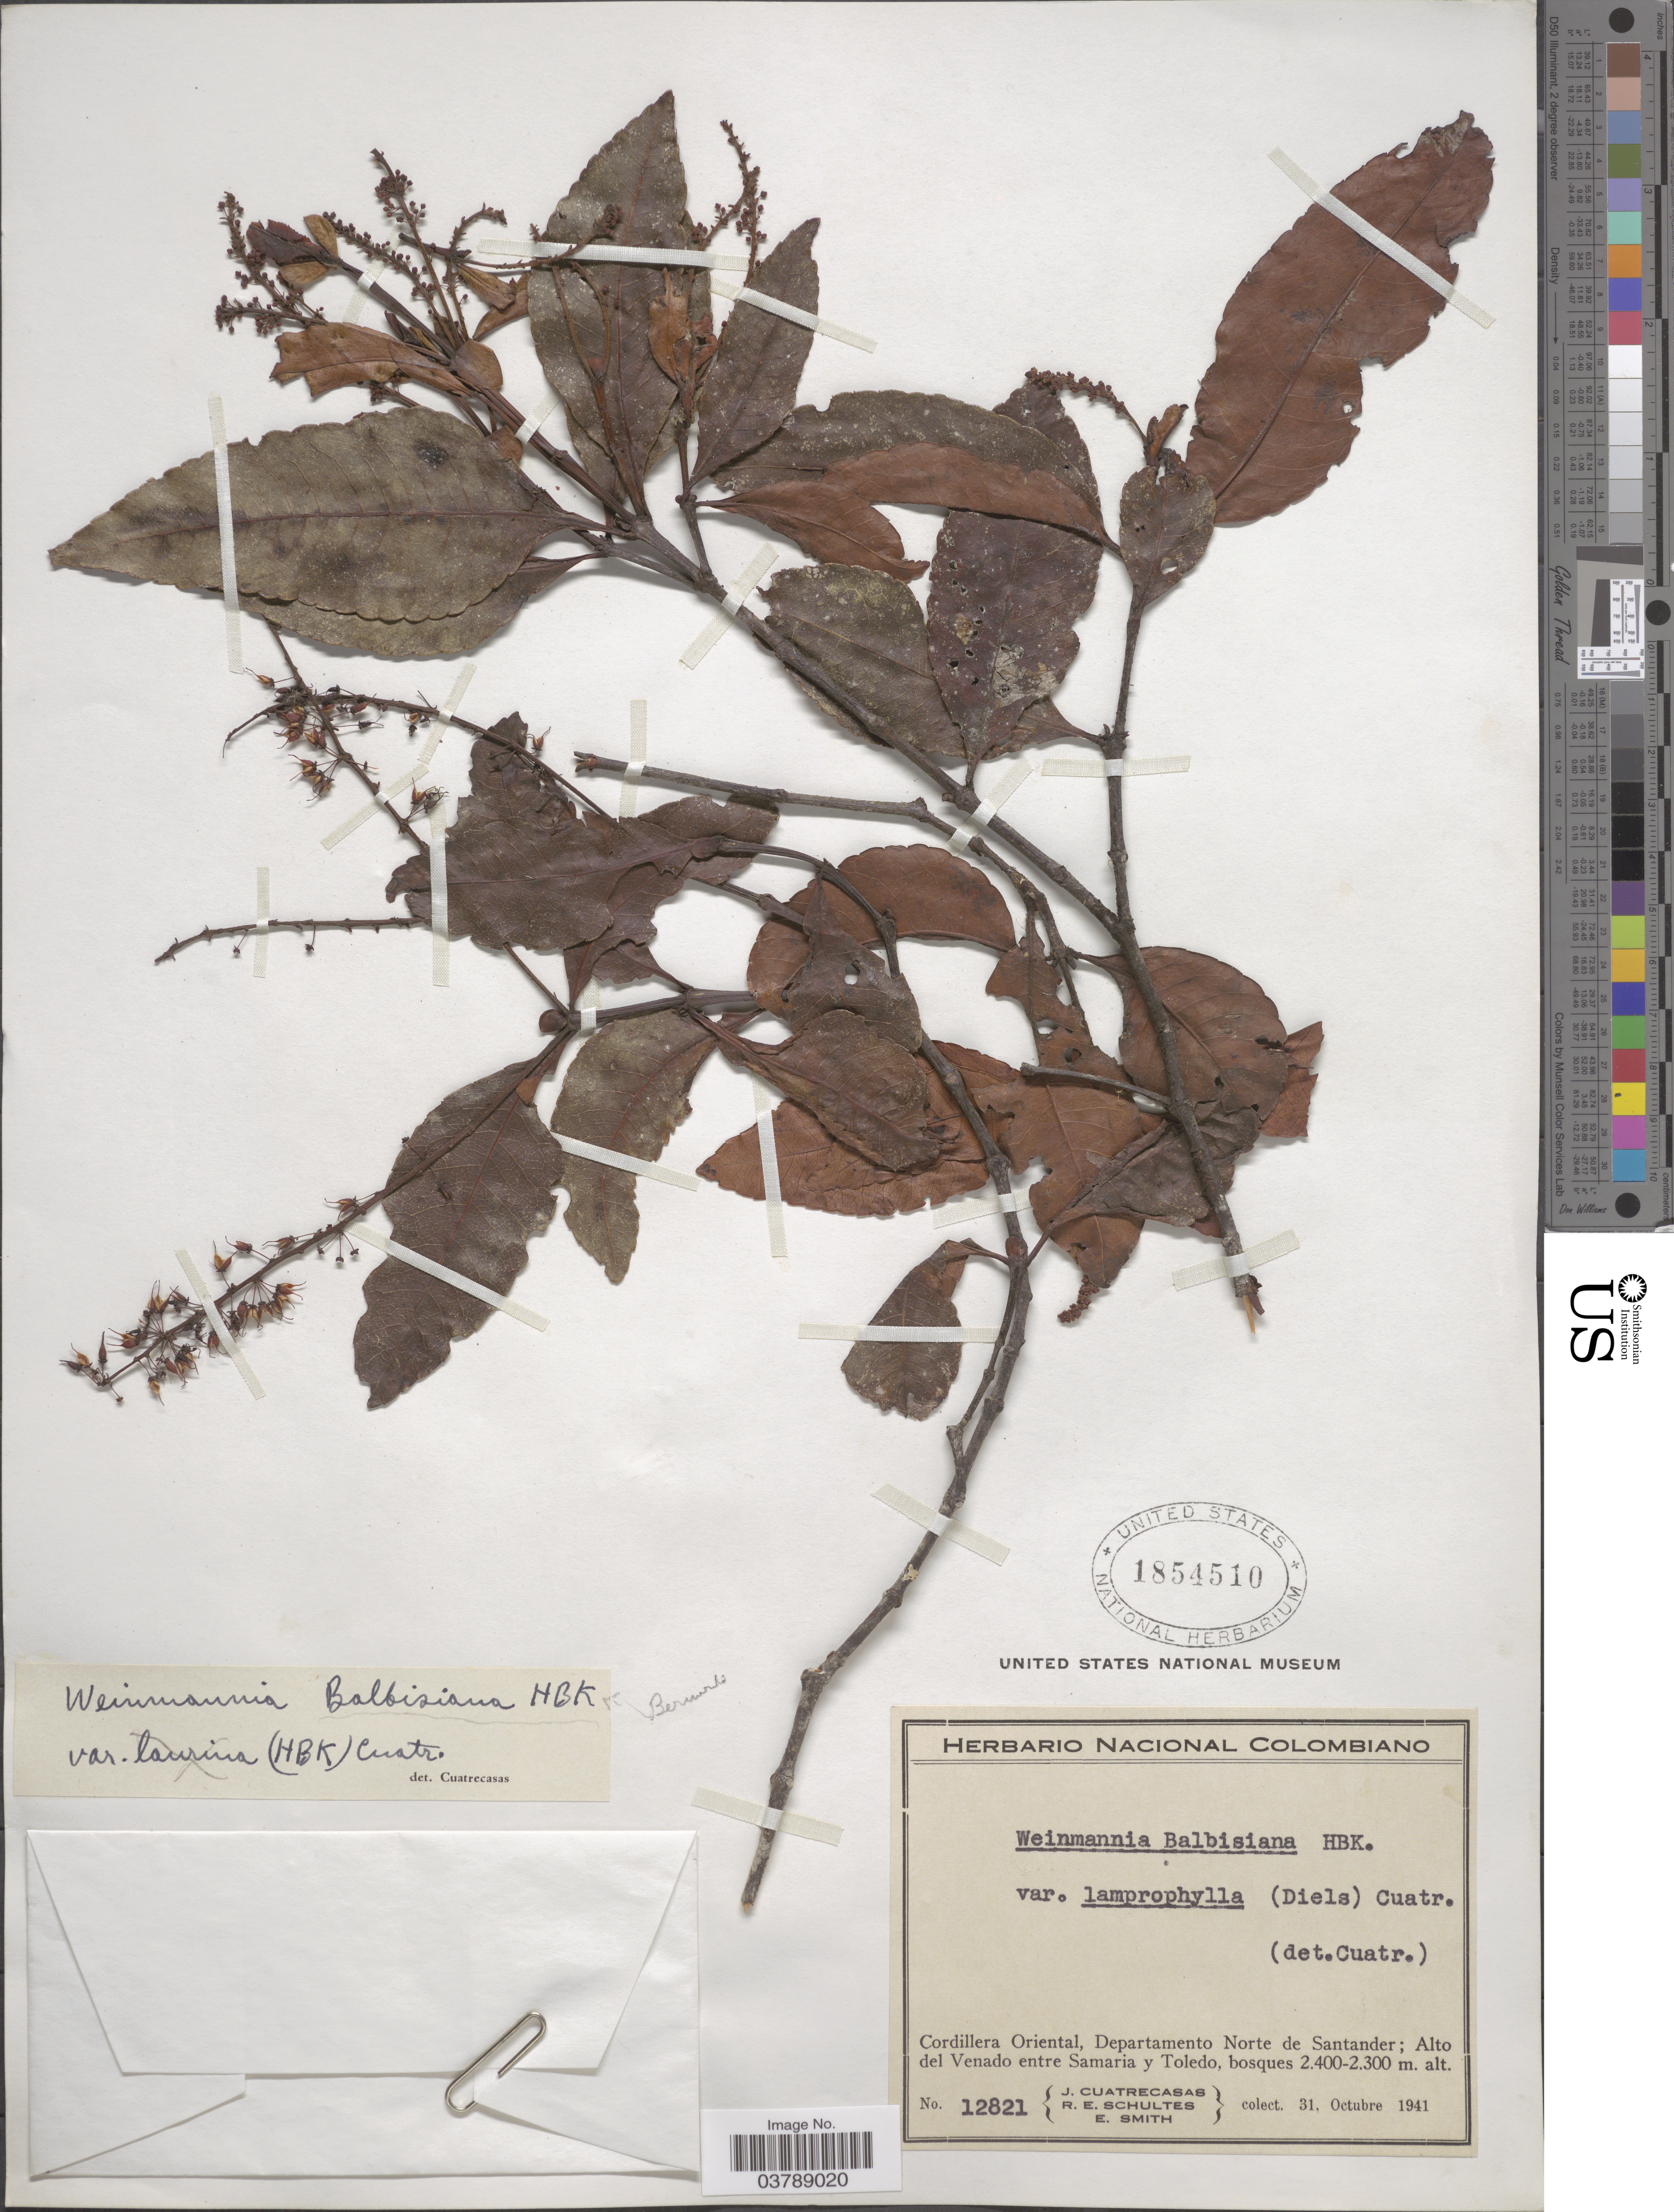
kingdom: Plantae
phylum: Tracheophyta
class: Magnoliopsida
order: Oxalidales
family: Cunoniaceae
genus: Weinmannia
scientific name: Weinmannia balbisiana var. laurina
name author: (Kunth) Cuatrec.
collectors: J. Cuatrecasas, R. E. Schultes & E. Smith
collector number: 12821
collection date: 1941-10-31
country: Colombia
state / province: Norte de Santander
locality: Cordillera Oriental, Departamento Norte de Santander; Alto del Venado entre Samaria y Toledo.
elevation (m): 2300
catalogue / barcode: US 1854510